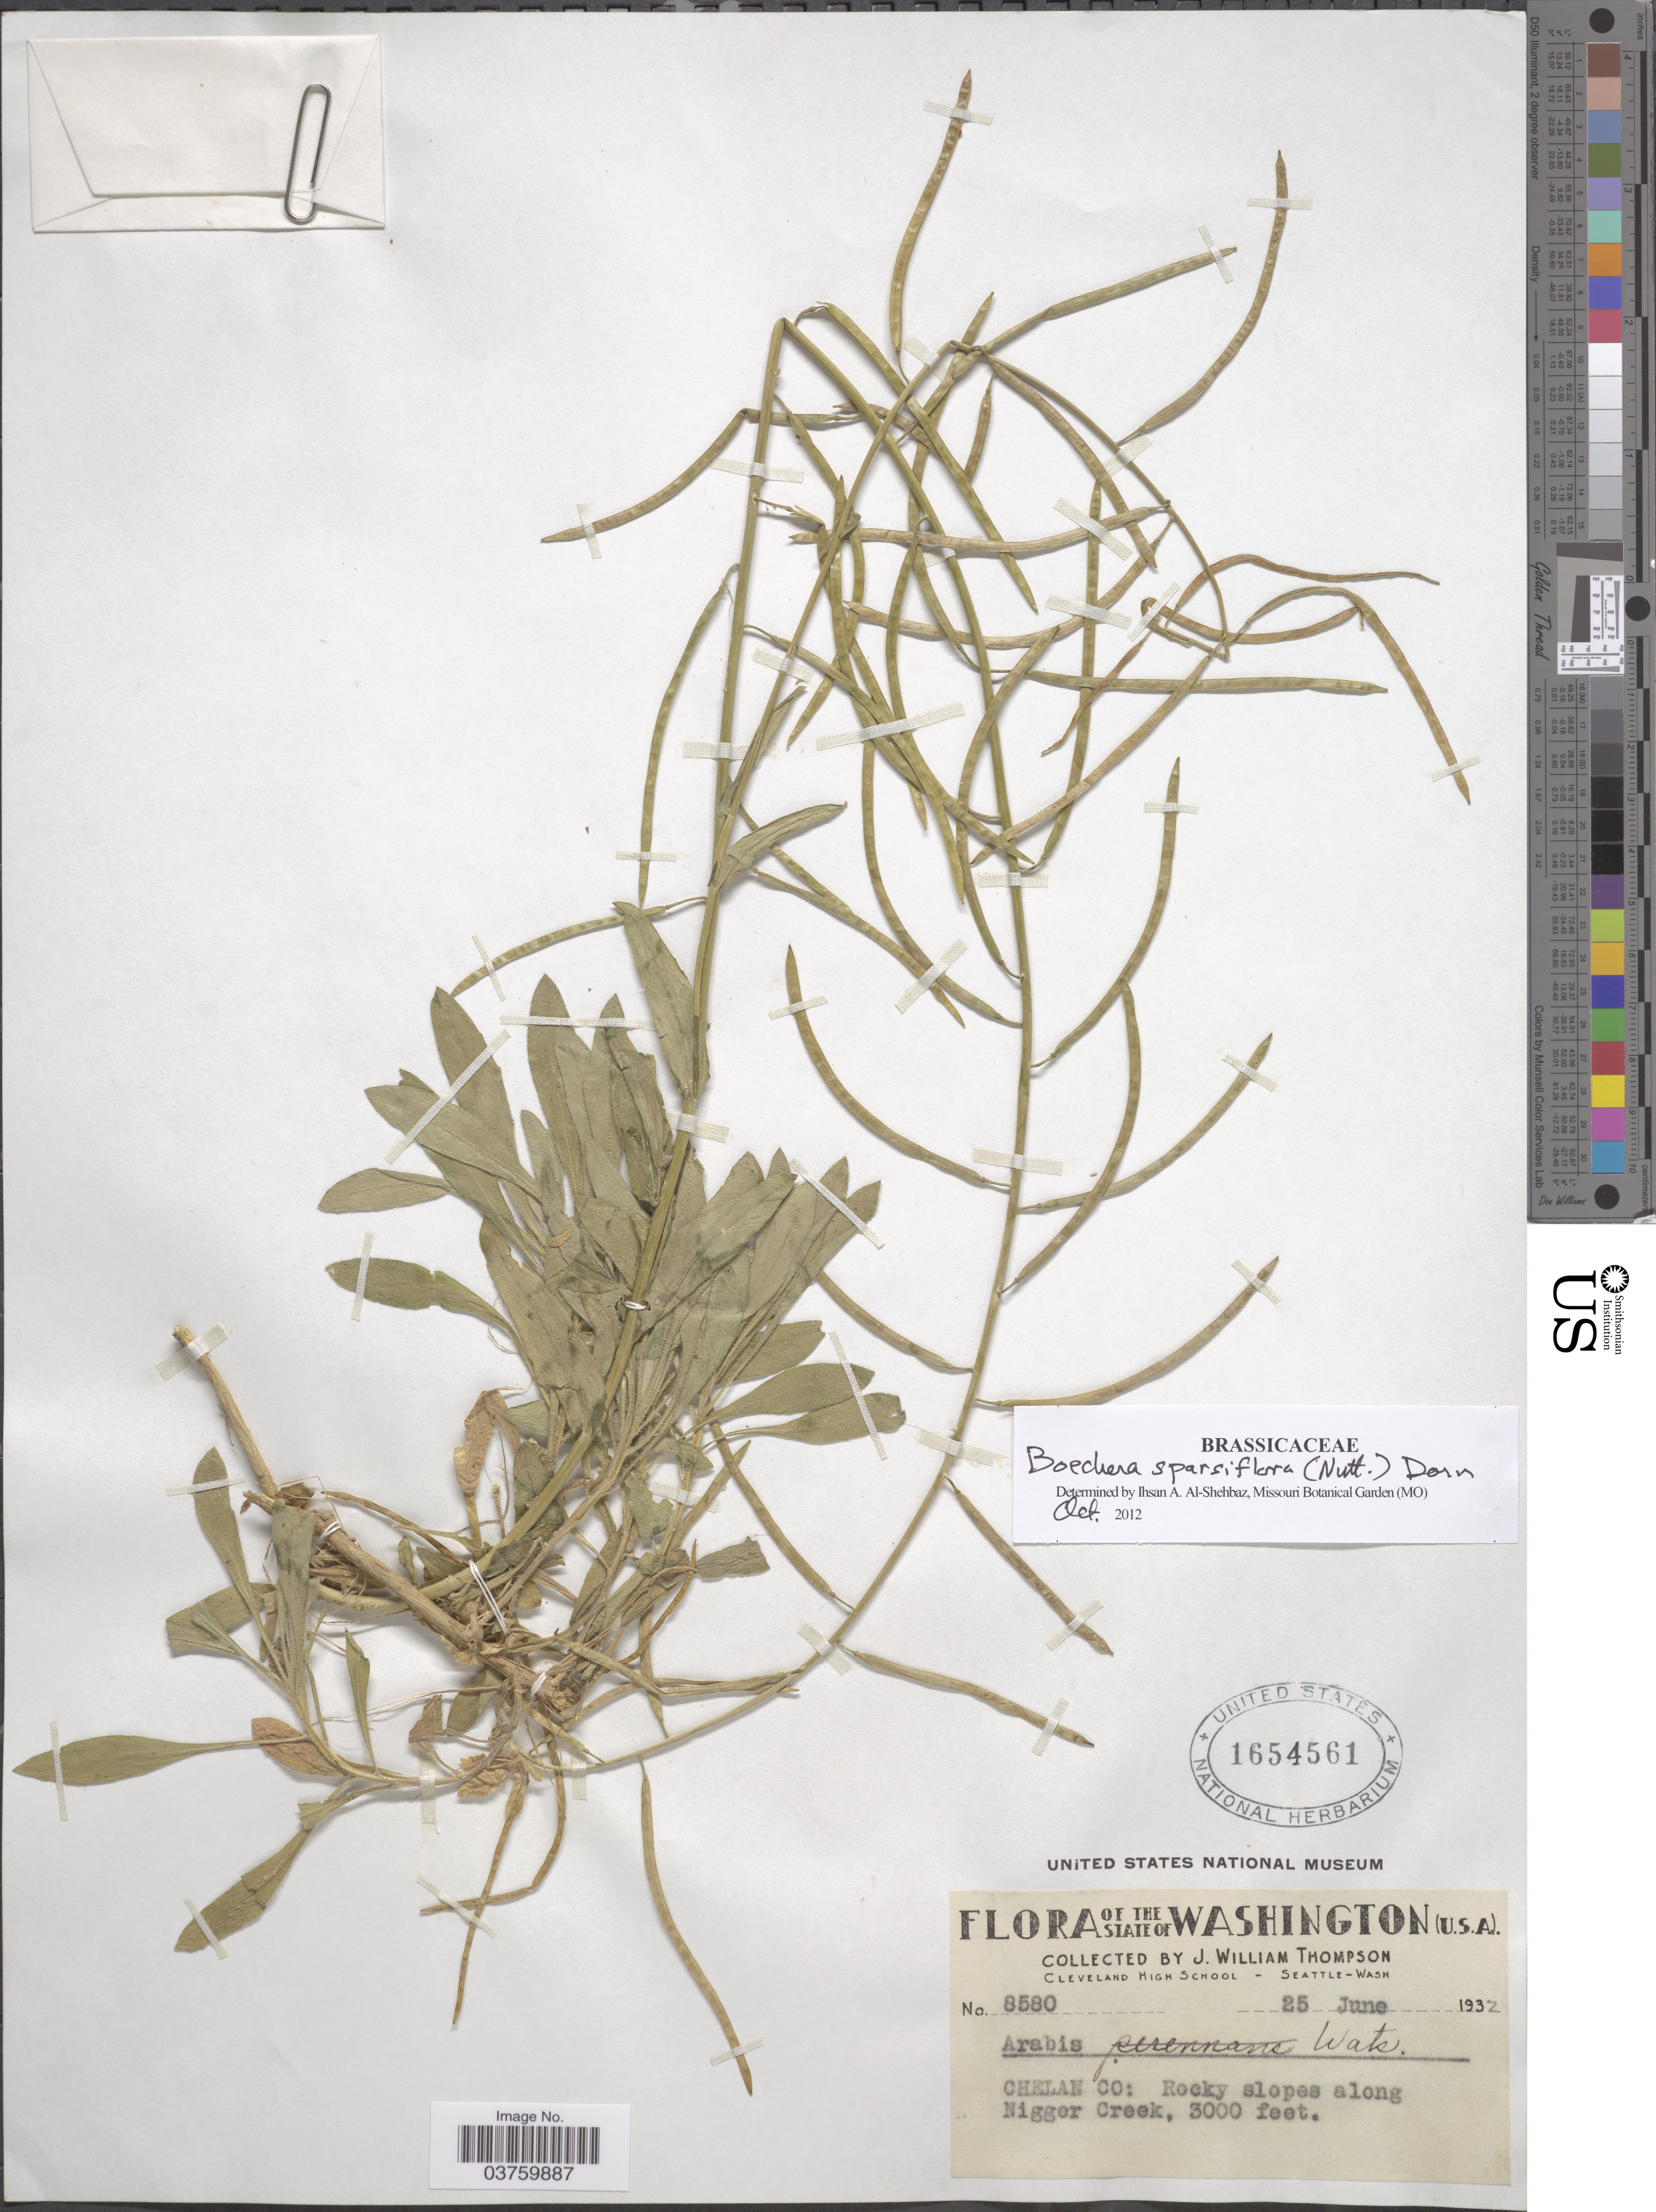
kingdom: Plantae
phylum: Tracheophyta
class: Magnoliopsida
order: Brassicales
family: Brassicaceae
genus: Boechera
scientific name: Boechera sparsiflora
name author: (Nutt.) Dorn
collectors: J. W. Thompson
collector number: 8580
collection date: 1932-06-25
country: United States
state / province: Washington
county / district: Chelan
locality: Chelan Co: Rocky slopes along Nigger Creek.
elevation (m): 914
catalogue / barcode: US 1654561